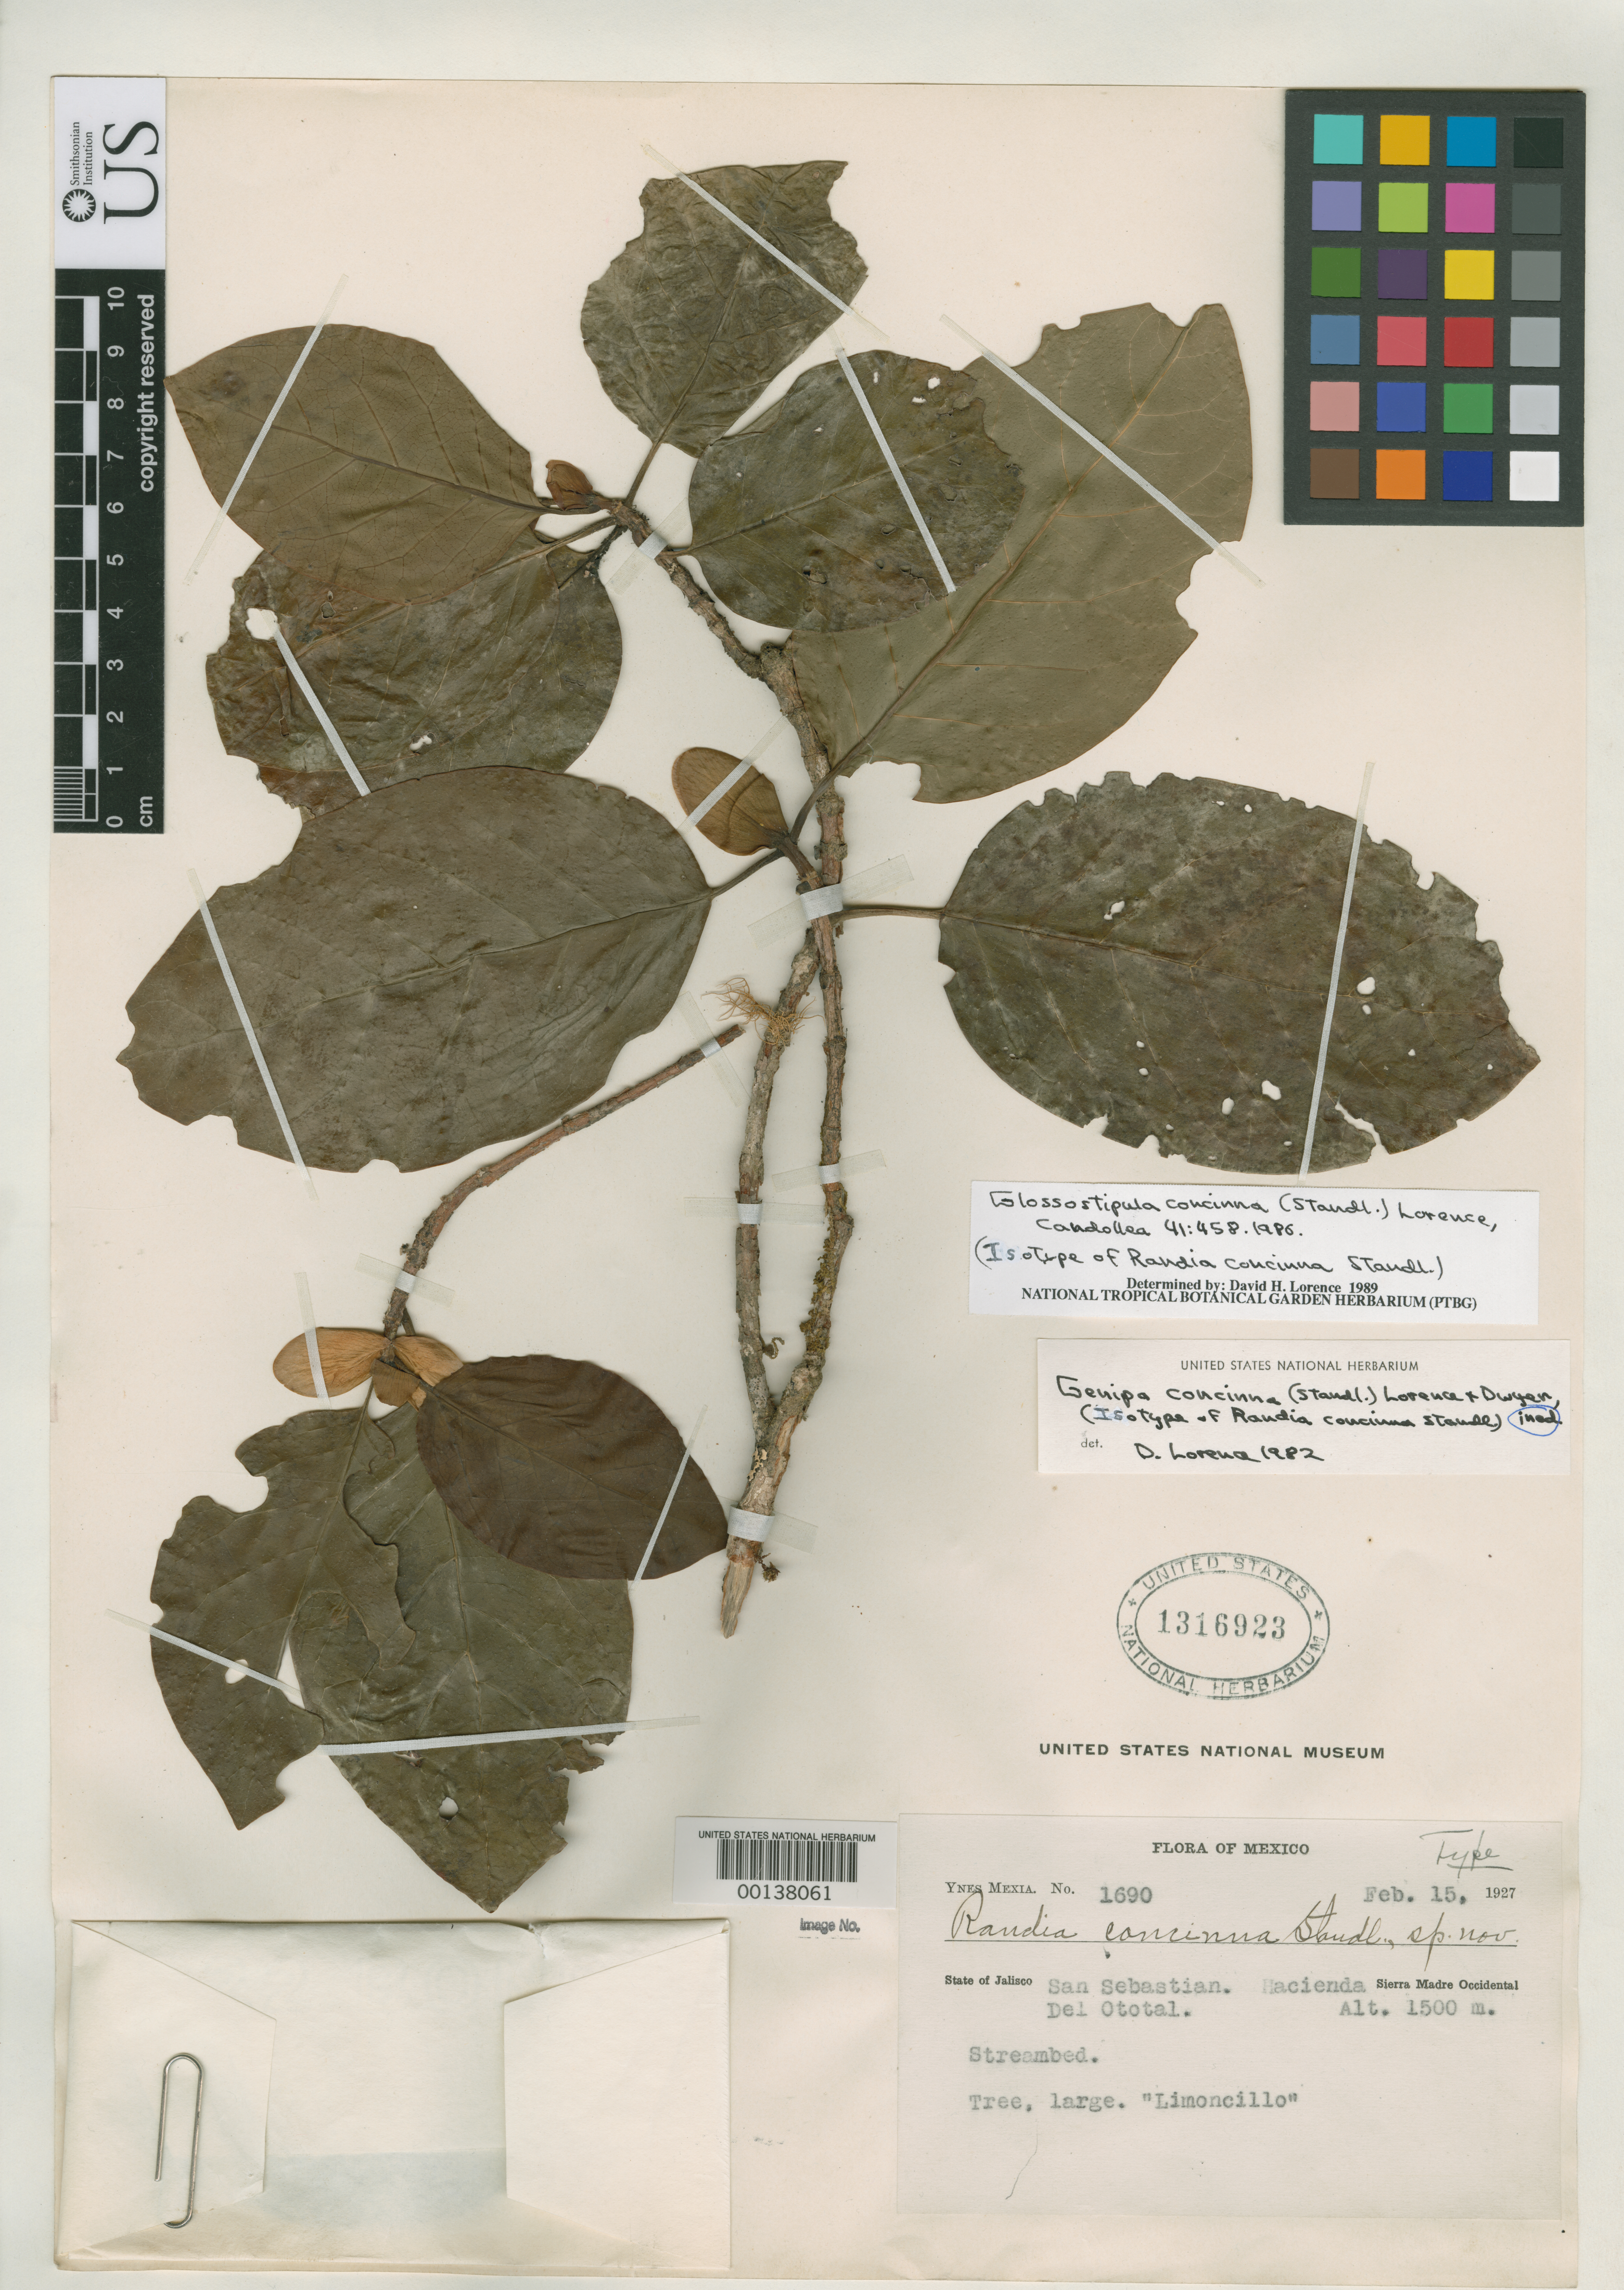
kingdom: Plantae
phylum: Tracheophyta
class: Magnoliopsida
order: Gentianales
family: Rubiaceae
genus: Randia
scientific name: Randia concinna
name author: Standl.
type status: Isotype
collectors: Y. Mexia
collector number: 1690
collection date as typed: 15 Feb 1927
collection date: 1927-02-15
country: Mexico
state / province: Jalisco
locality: San Sebastian, Sierra Madre Occidental, Hacienda del Ototal.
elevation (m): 1500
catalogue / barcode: US 1316923